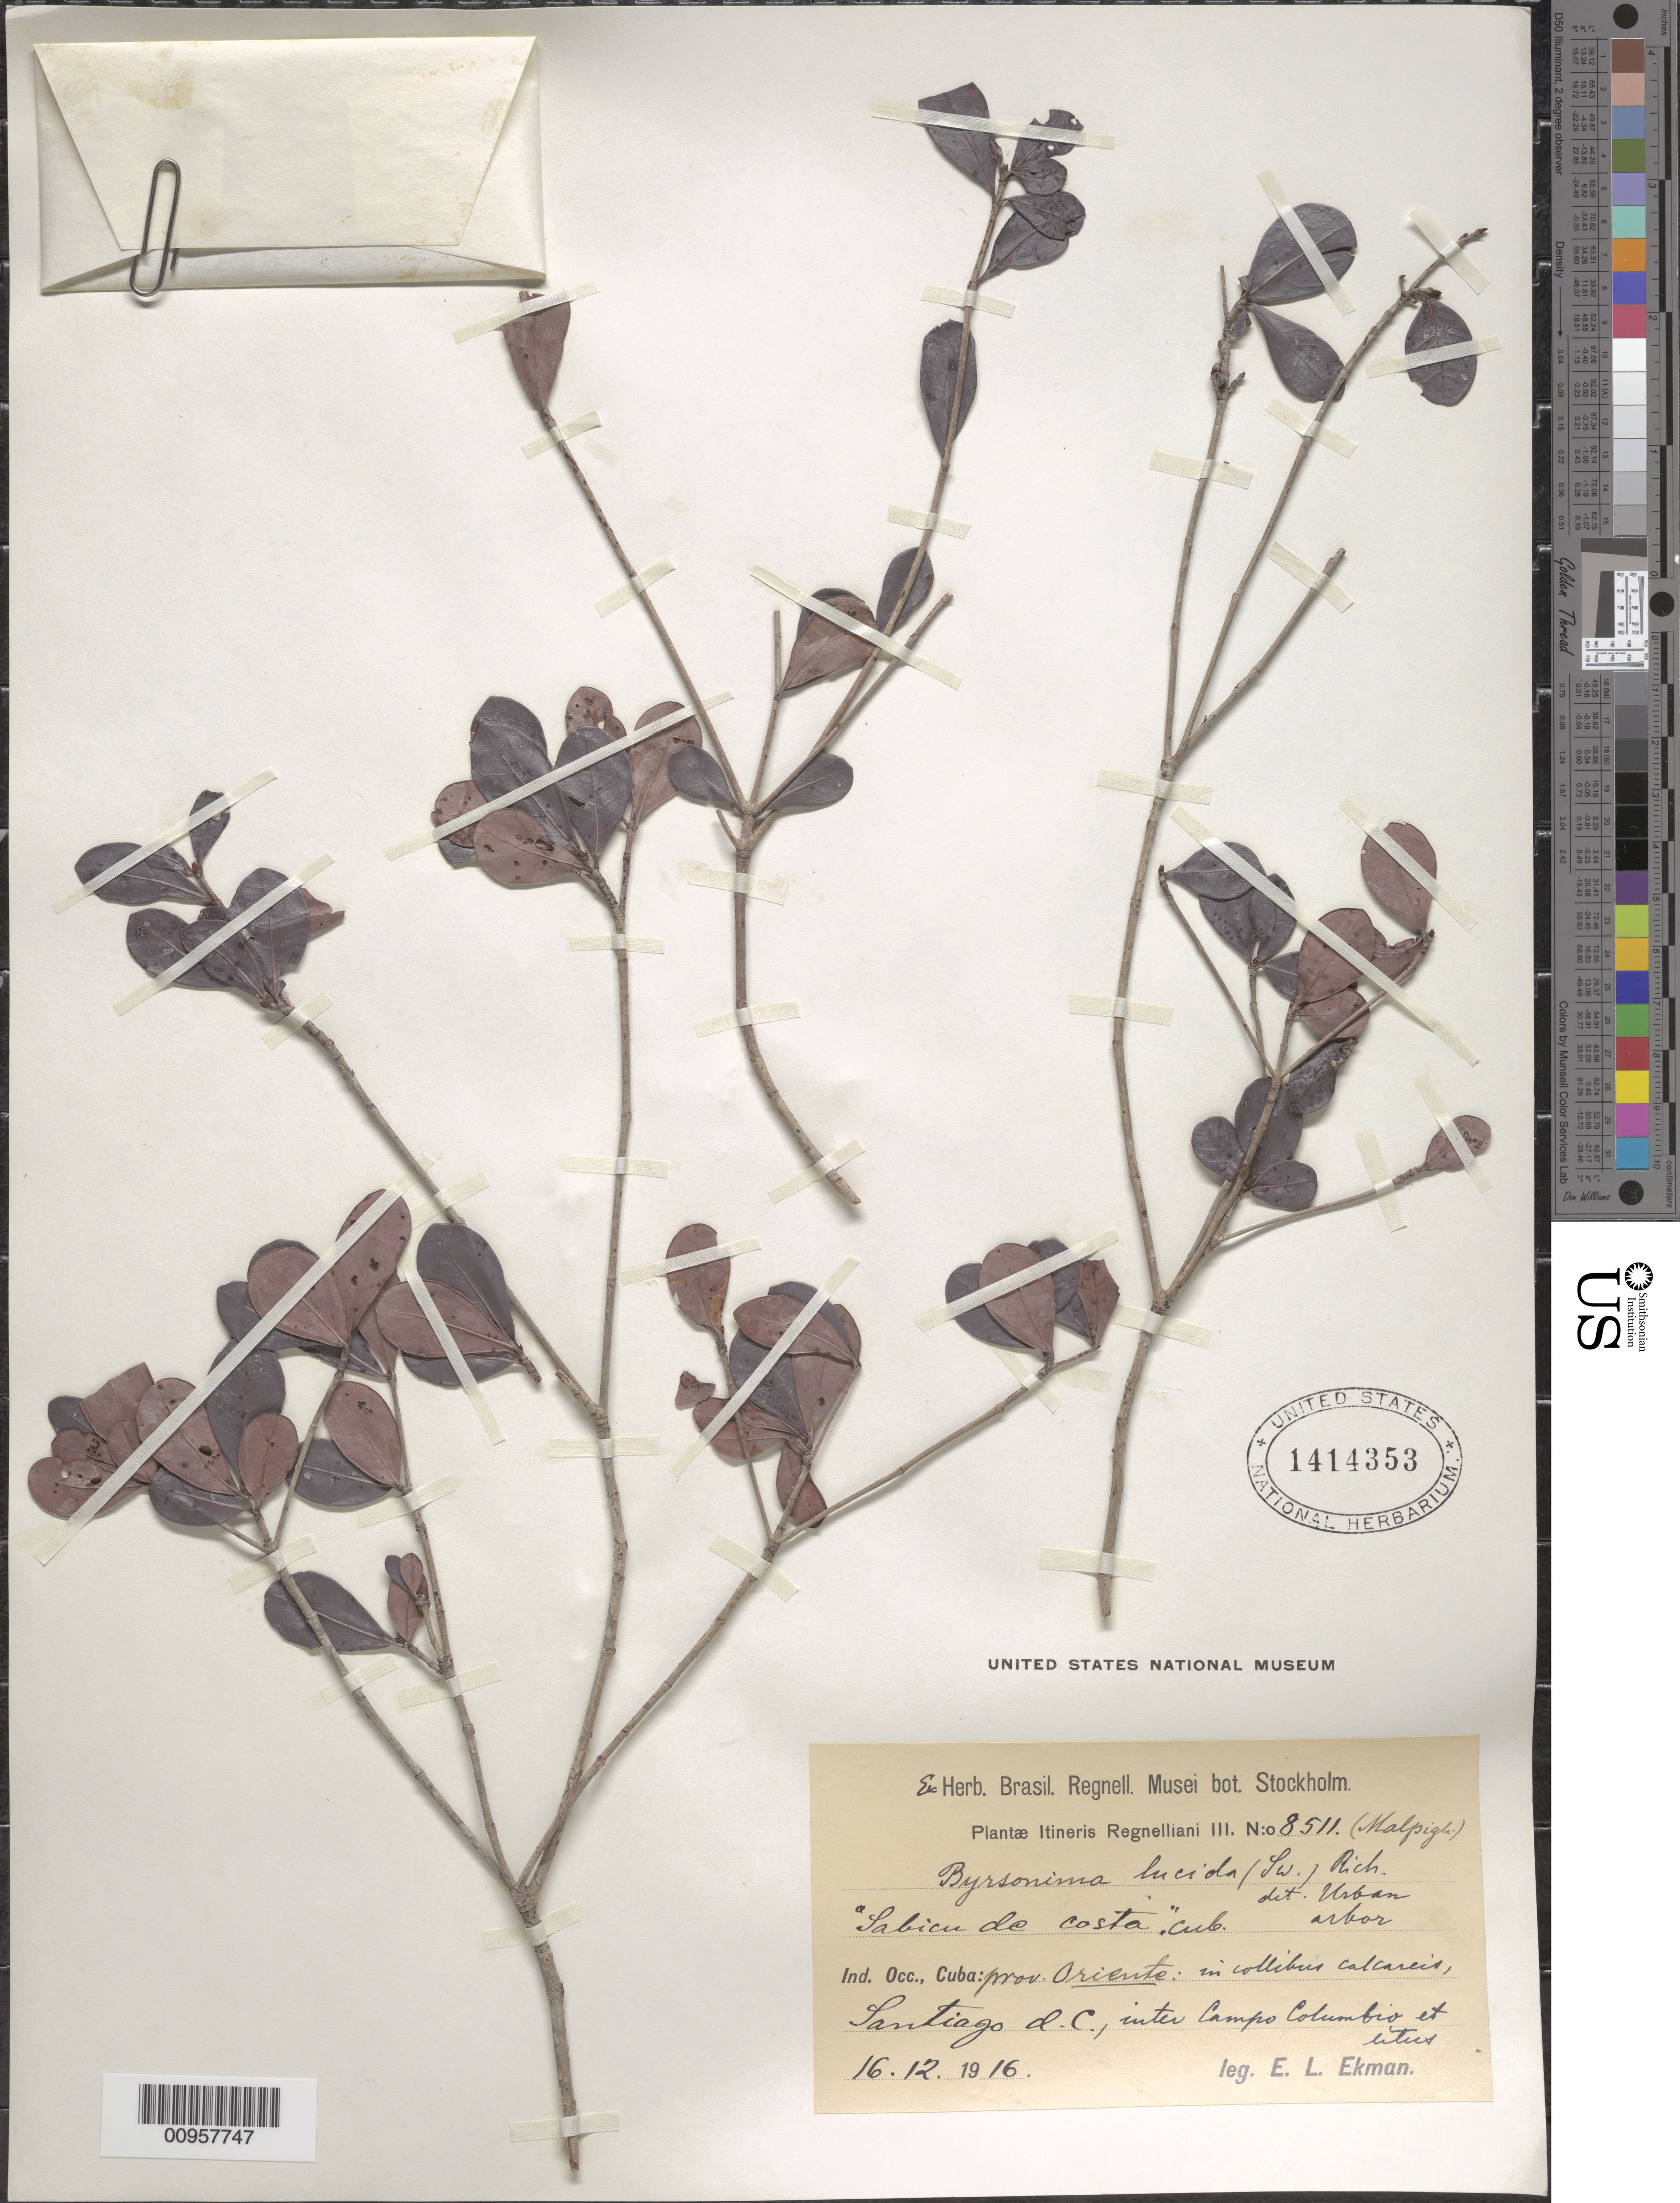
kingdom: Plantae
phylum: Tracheophyta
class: Magnoliopsida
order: Malpighiales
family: Malpighiaceae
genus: Byrsonima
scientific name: Byrsonima lucida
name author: (Mill.) DC.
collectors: E. L. Ekman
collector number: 8511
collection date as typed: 16 Dec 1916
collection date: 1916-12-16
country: Cuba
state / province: Santiago de Cuba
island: Cuba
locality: Santiago, D C , inter Campo Columbio et litus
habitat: In collibus calcareis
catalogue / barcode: US 1414353